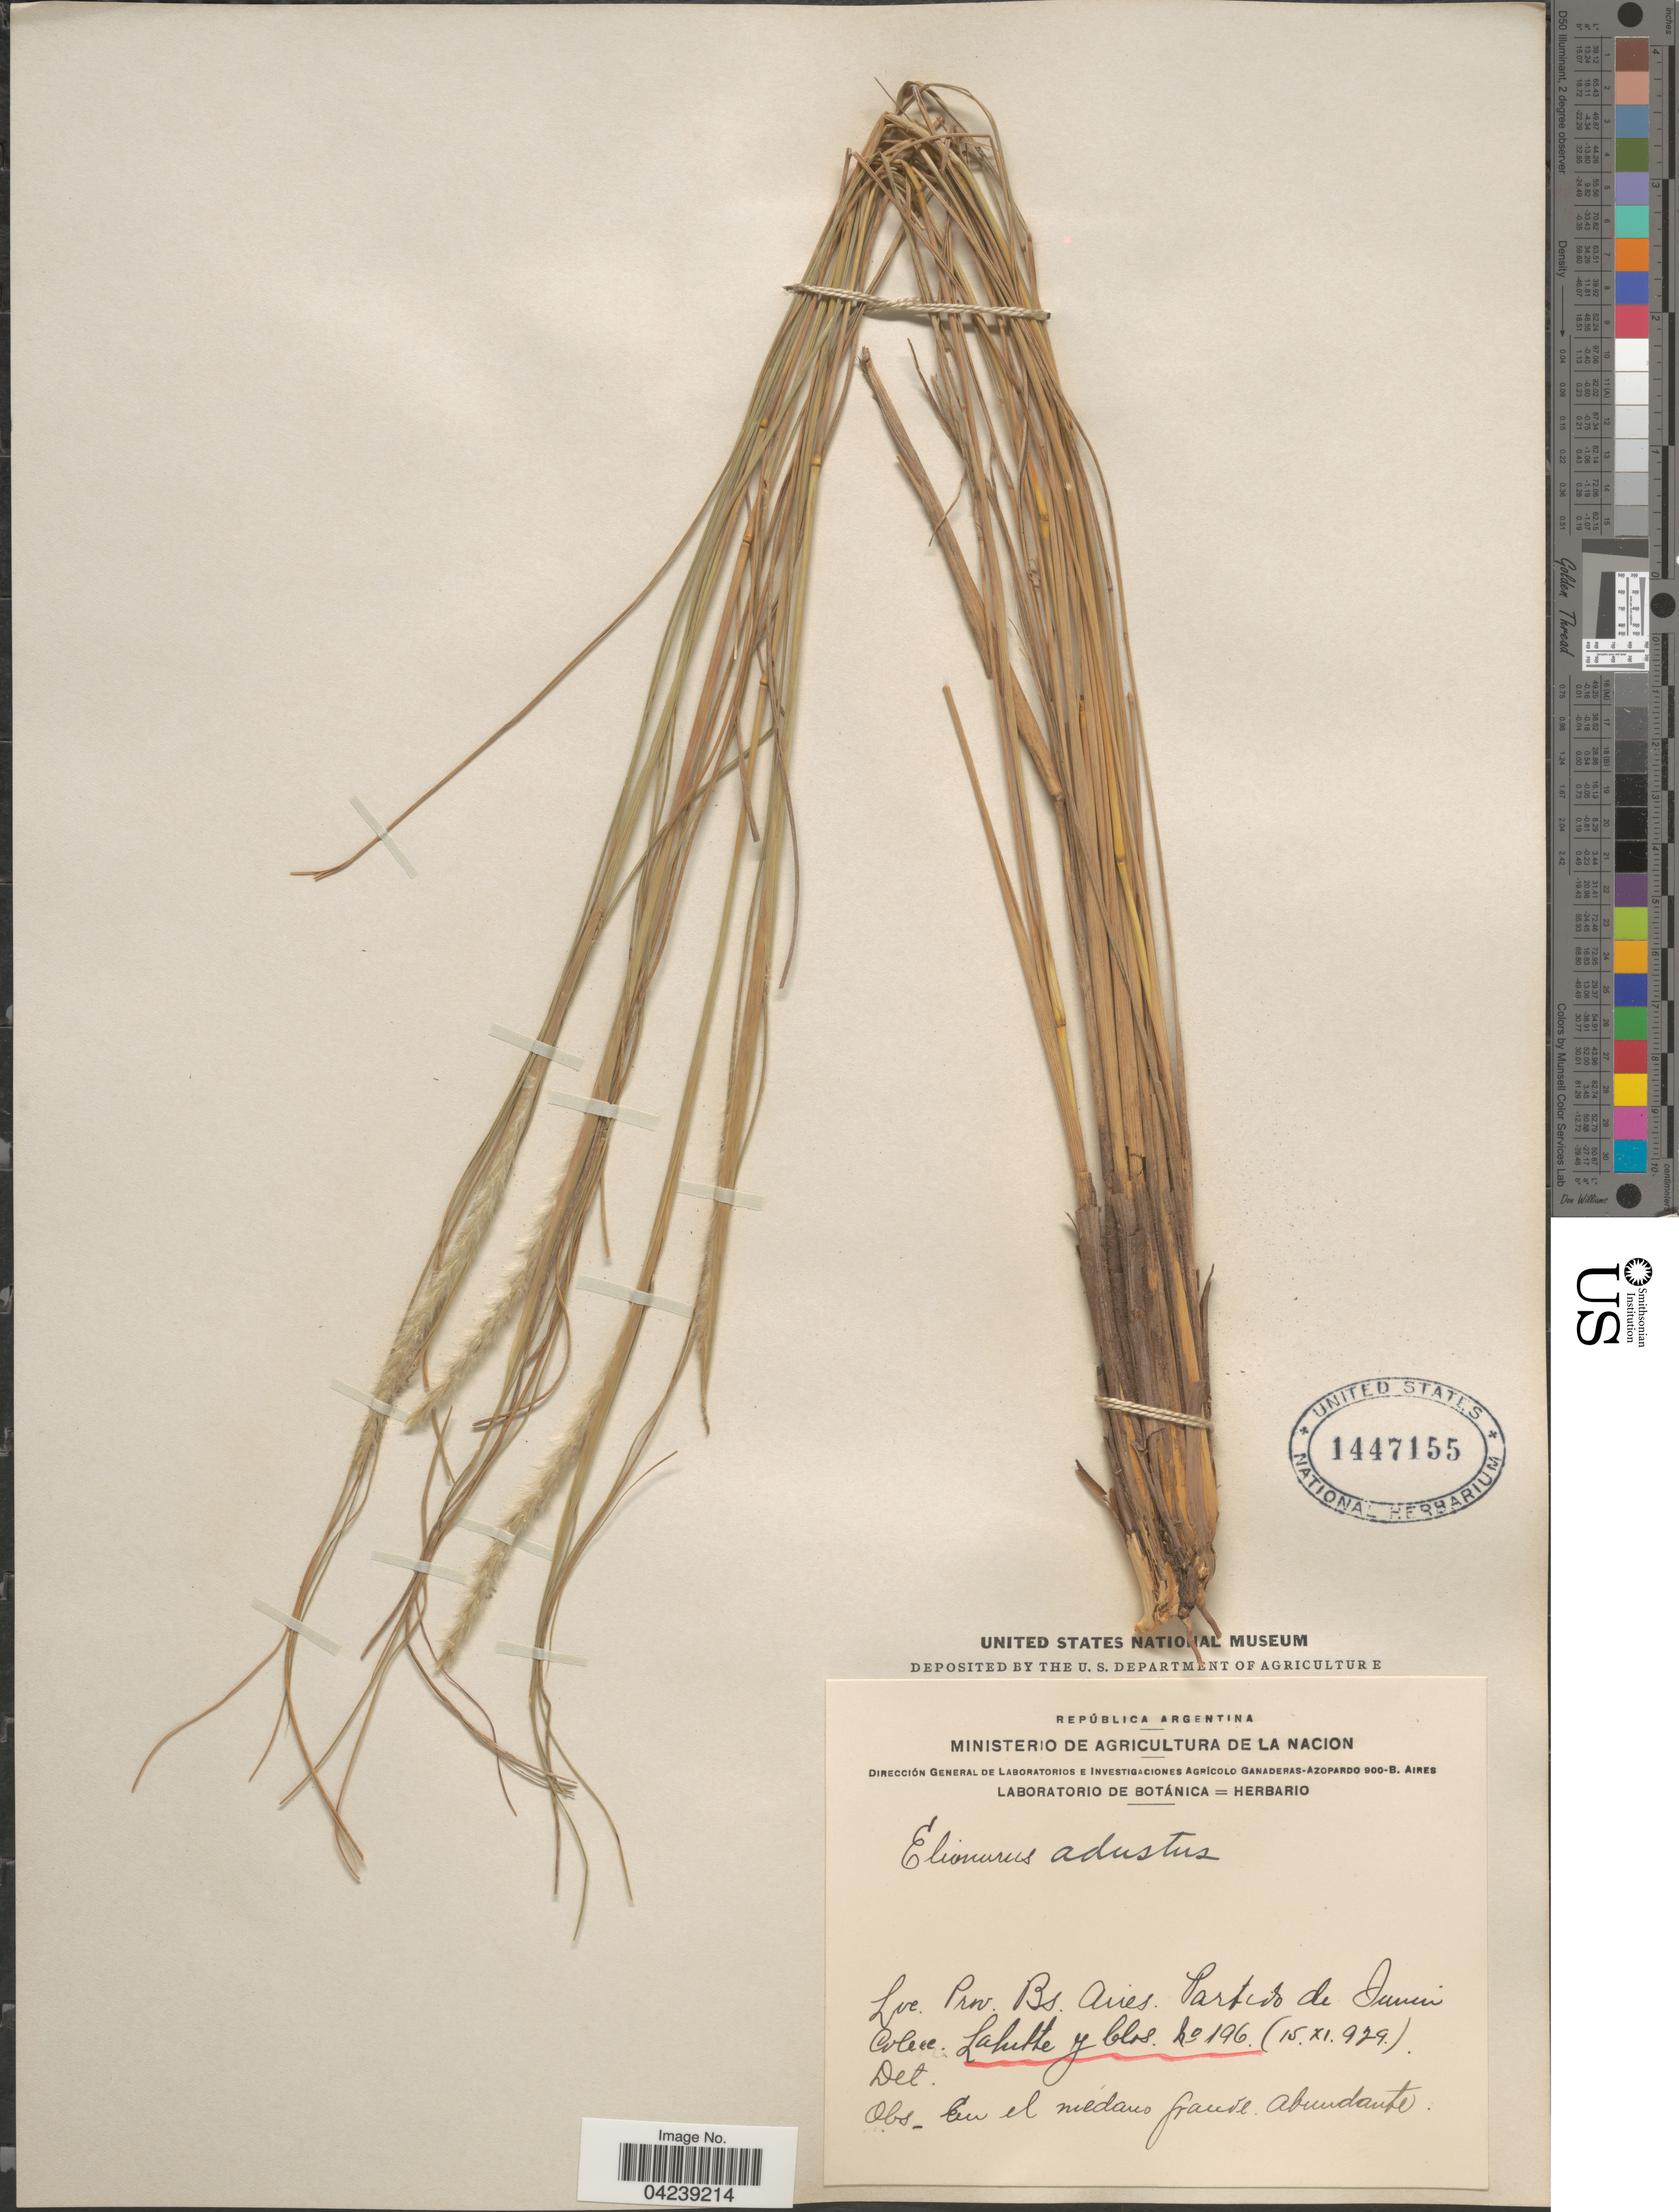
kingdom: Plantae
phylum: Tracheophyta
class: Liliopsida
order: Poales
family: Poaceae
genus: Elionurus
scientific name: Elionurus muticus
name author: (Spreng.) Kuntze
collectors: L. Clos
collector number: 196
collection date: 1929-11-15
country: Argentina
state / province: Buenos Aires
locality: Prov. Bs. Aires. Partido de Junin.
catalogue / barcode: US 1447155